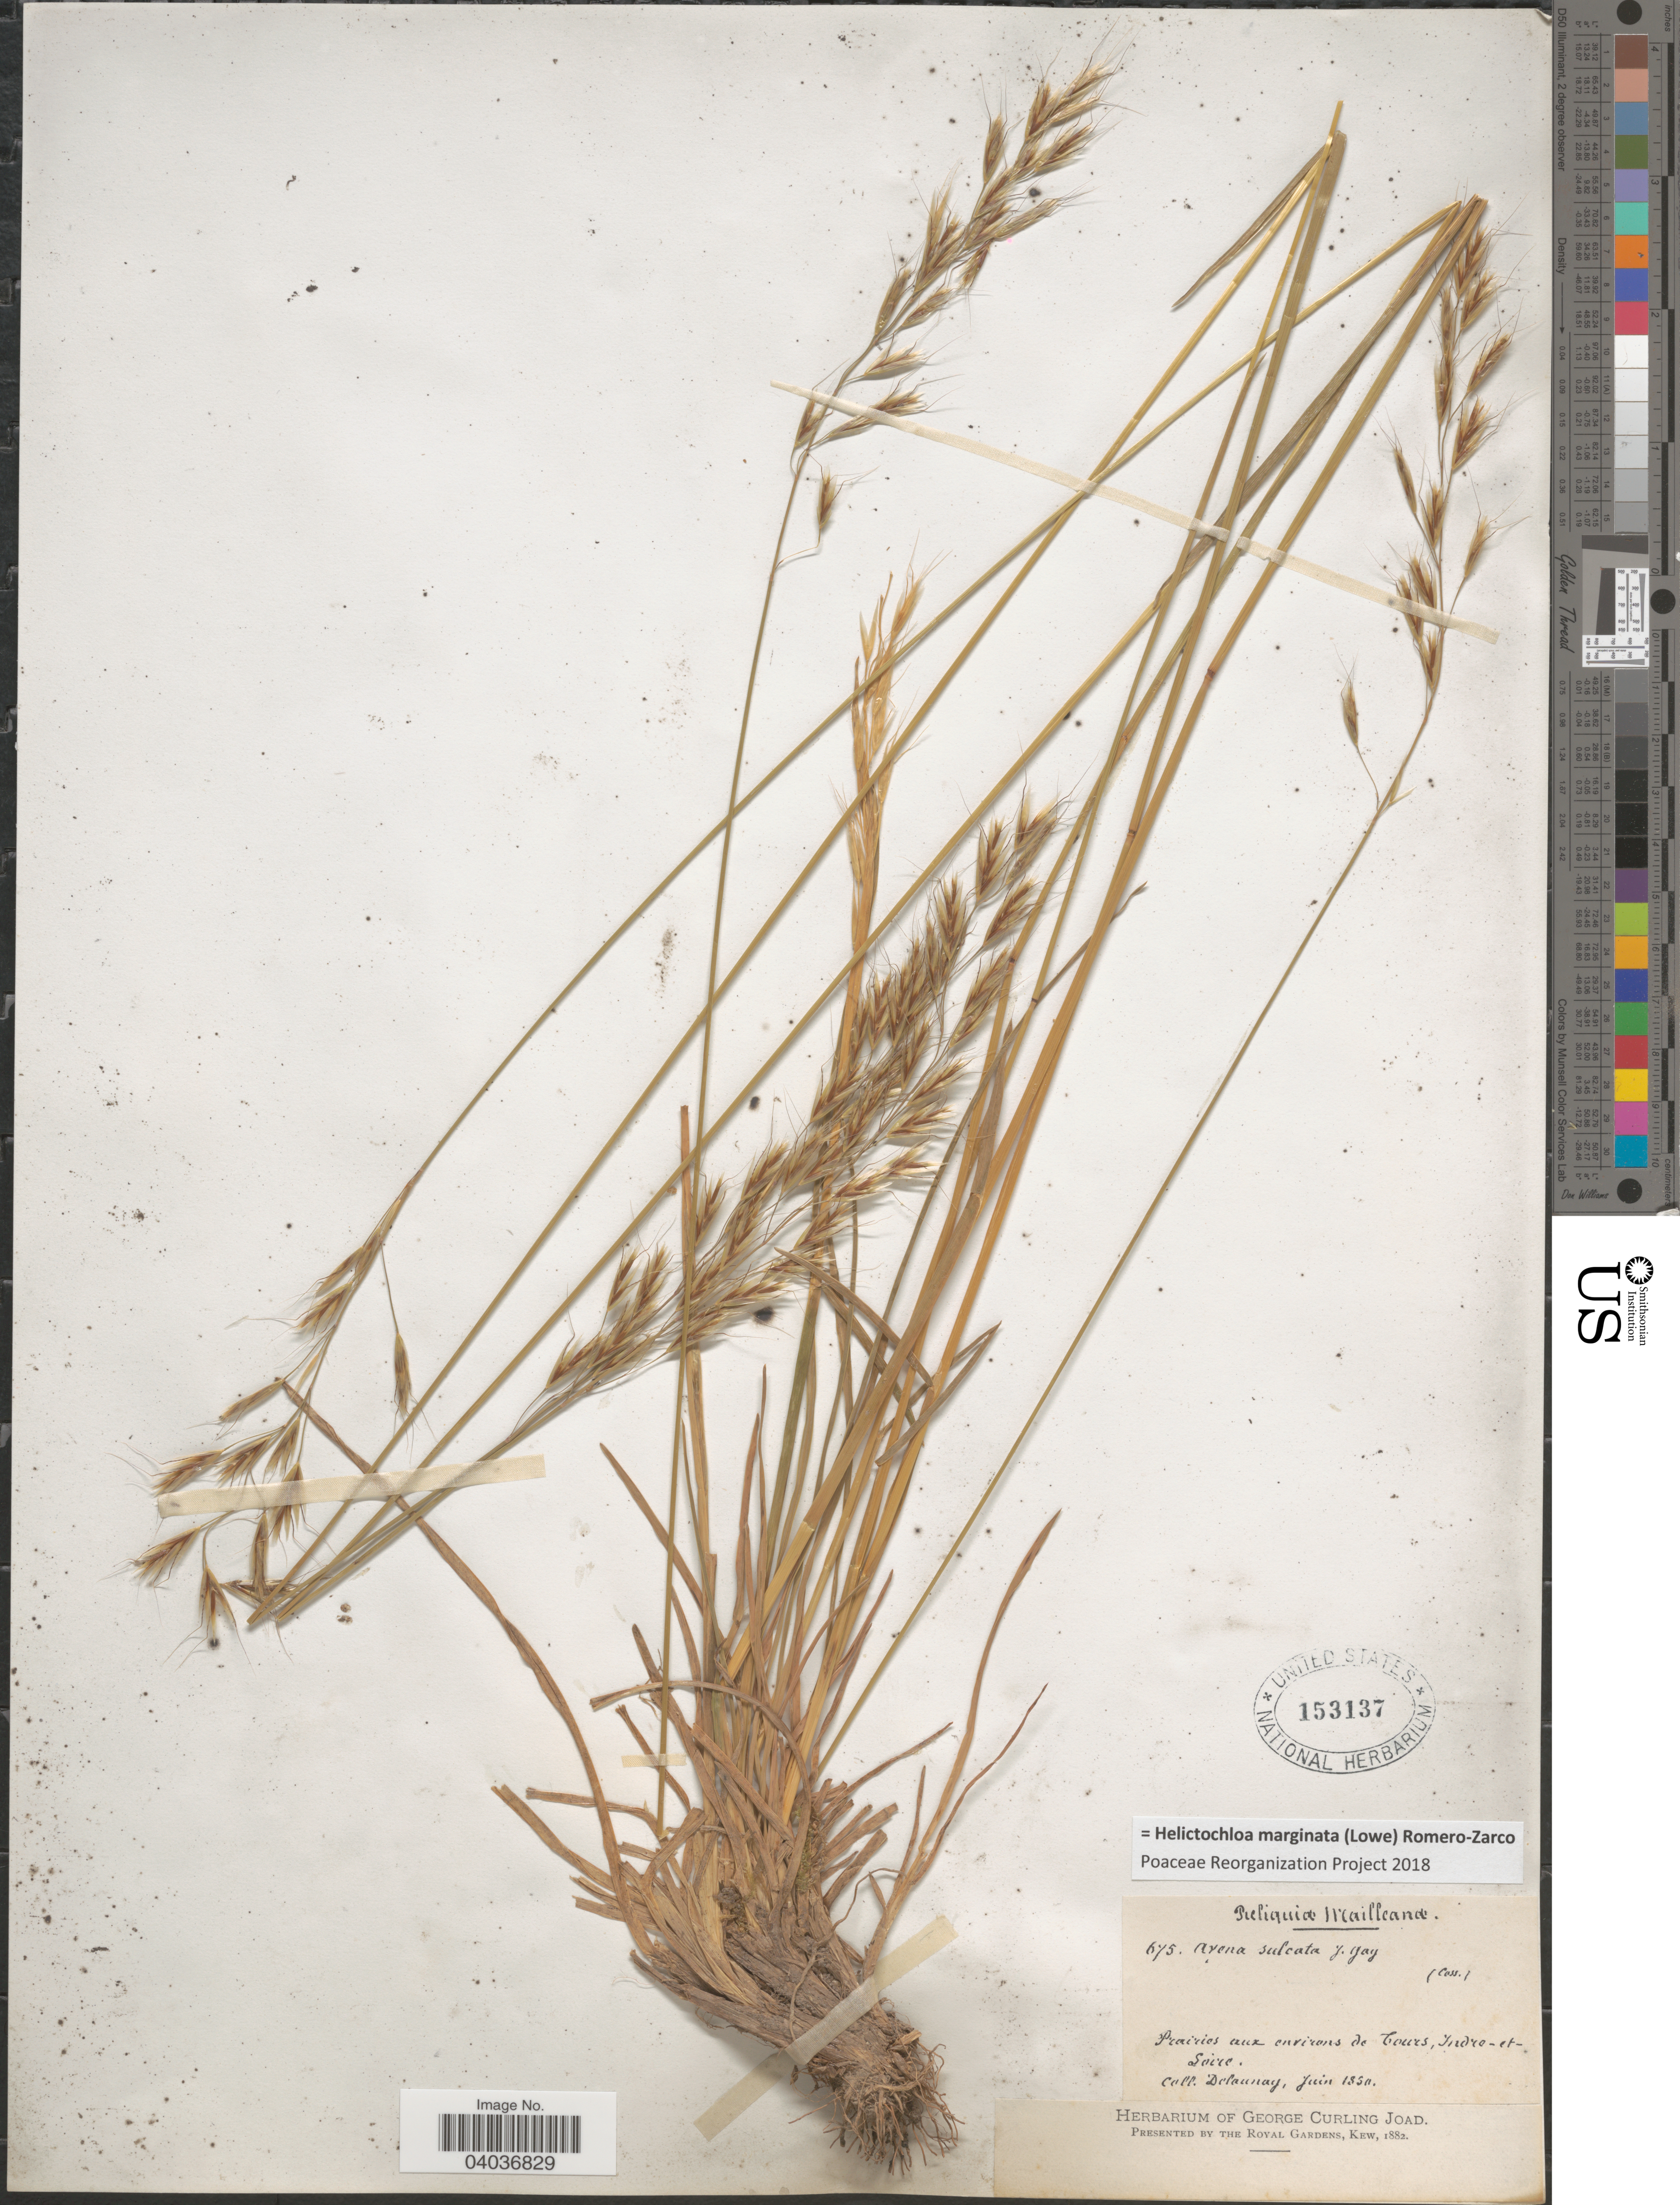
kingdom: Plantae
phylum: Tracheophyta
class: Liliopsida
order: Poales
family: Poaceae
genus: Helictochloa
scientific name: Helictochloa marginata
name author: (Lowe) Romero-Zarco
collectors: Delaunay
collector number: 675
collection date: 1850-06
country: France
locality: Prairies aux environs de Tours, Indre-et-Loire.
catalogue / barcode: US 153137